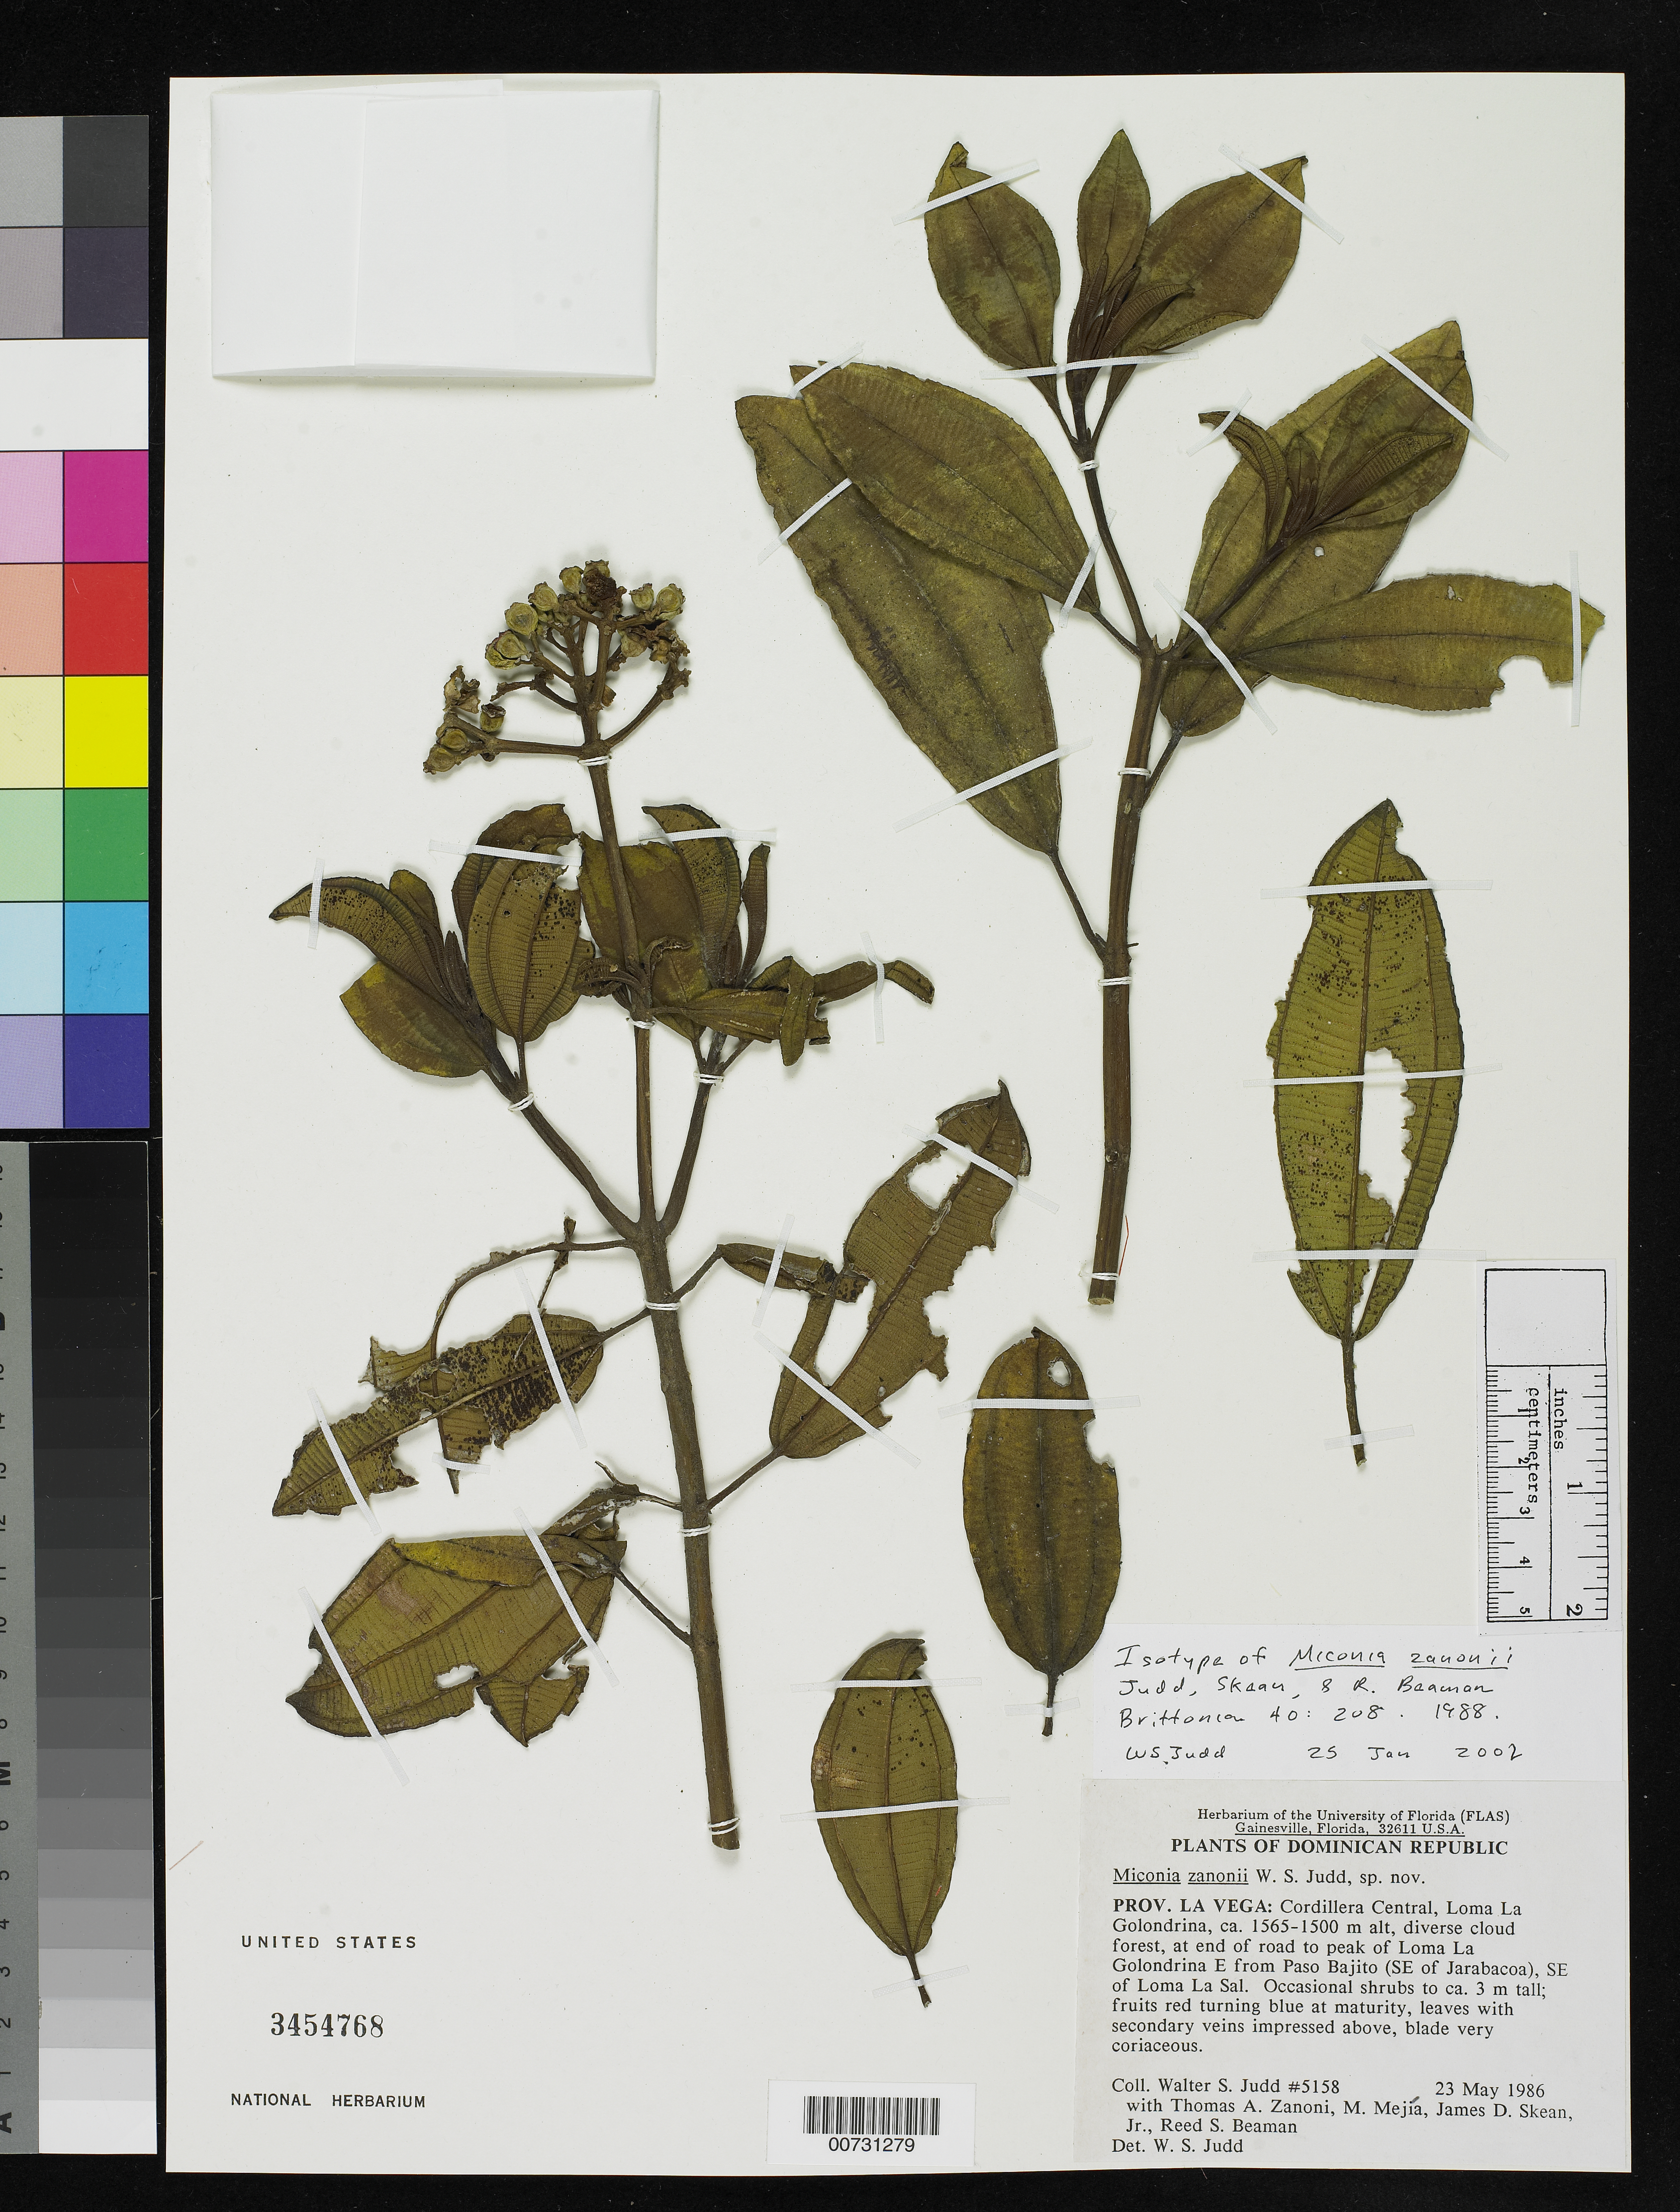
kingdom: Plantae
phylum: Tracheophyta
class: Magnoliopsida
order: Myrtales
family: Melastomataceae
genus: Miconia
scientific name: Miconia zanonii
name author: Judd & et al.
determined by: Judd, Walter S.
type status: Isotype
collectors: W. S. Judd, T. A. Zanoni, M. M. Mejía, J. D. Skean & R. S. Beaman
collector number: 5158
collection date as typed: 23 May 1986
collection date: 1986-05-23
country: Dominican Republic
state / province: La Vega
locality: Cordillera Central, Loma La Golondrina… at end of road to peak of Loma La Golondrina E from Paso Bajito (SE of jarabacoa), SE of Loma La Sal.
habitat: Diverse cloud forest.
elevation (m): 1500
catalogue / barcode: US 3454768